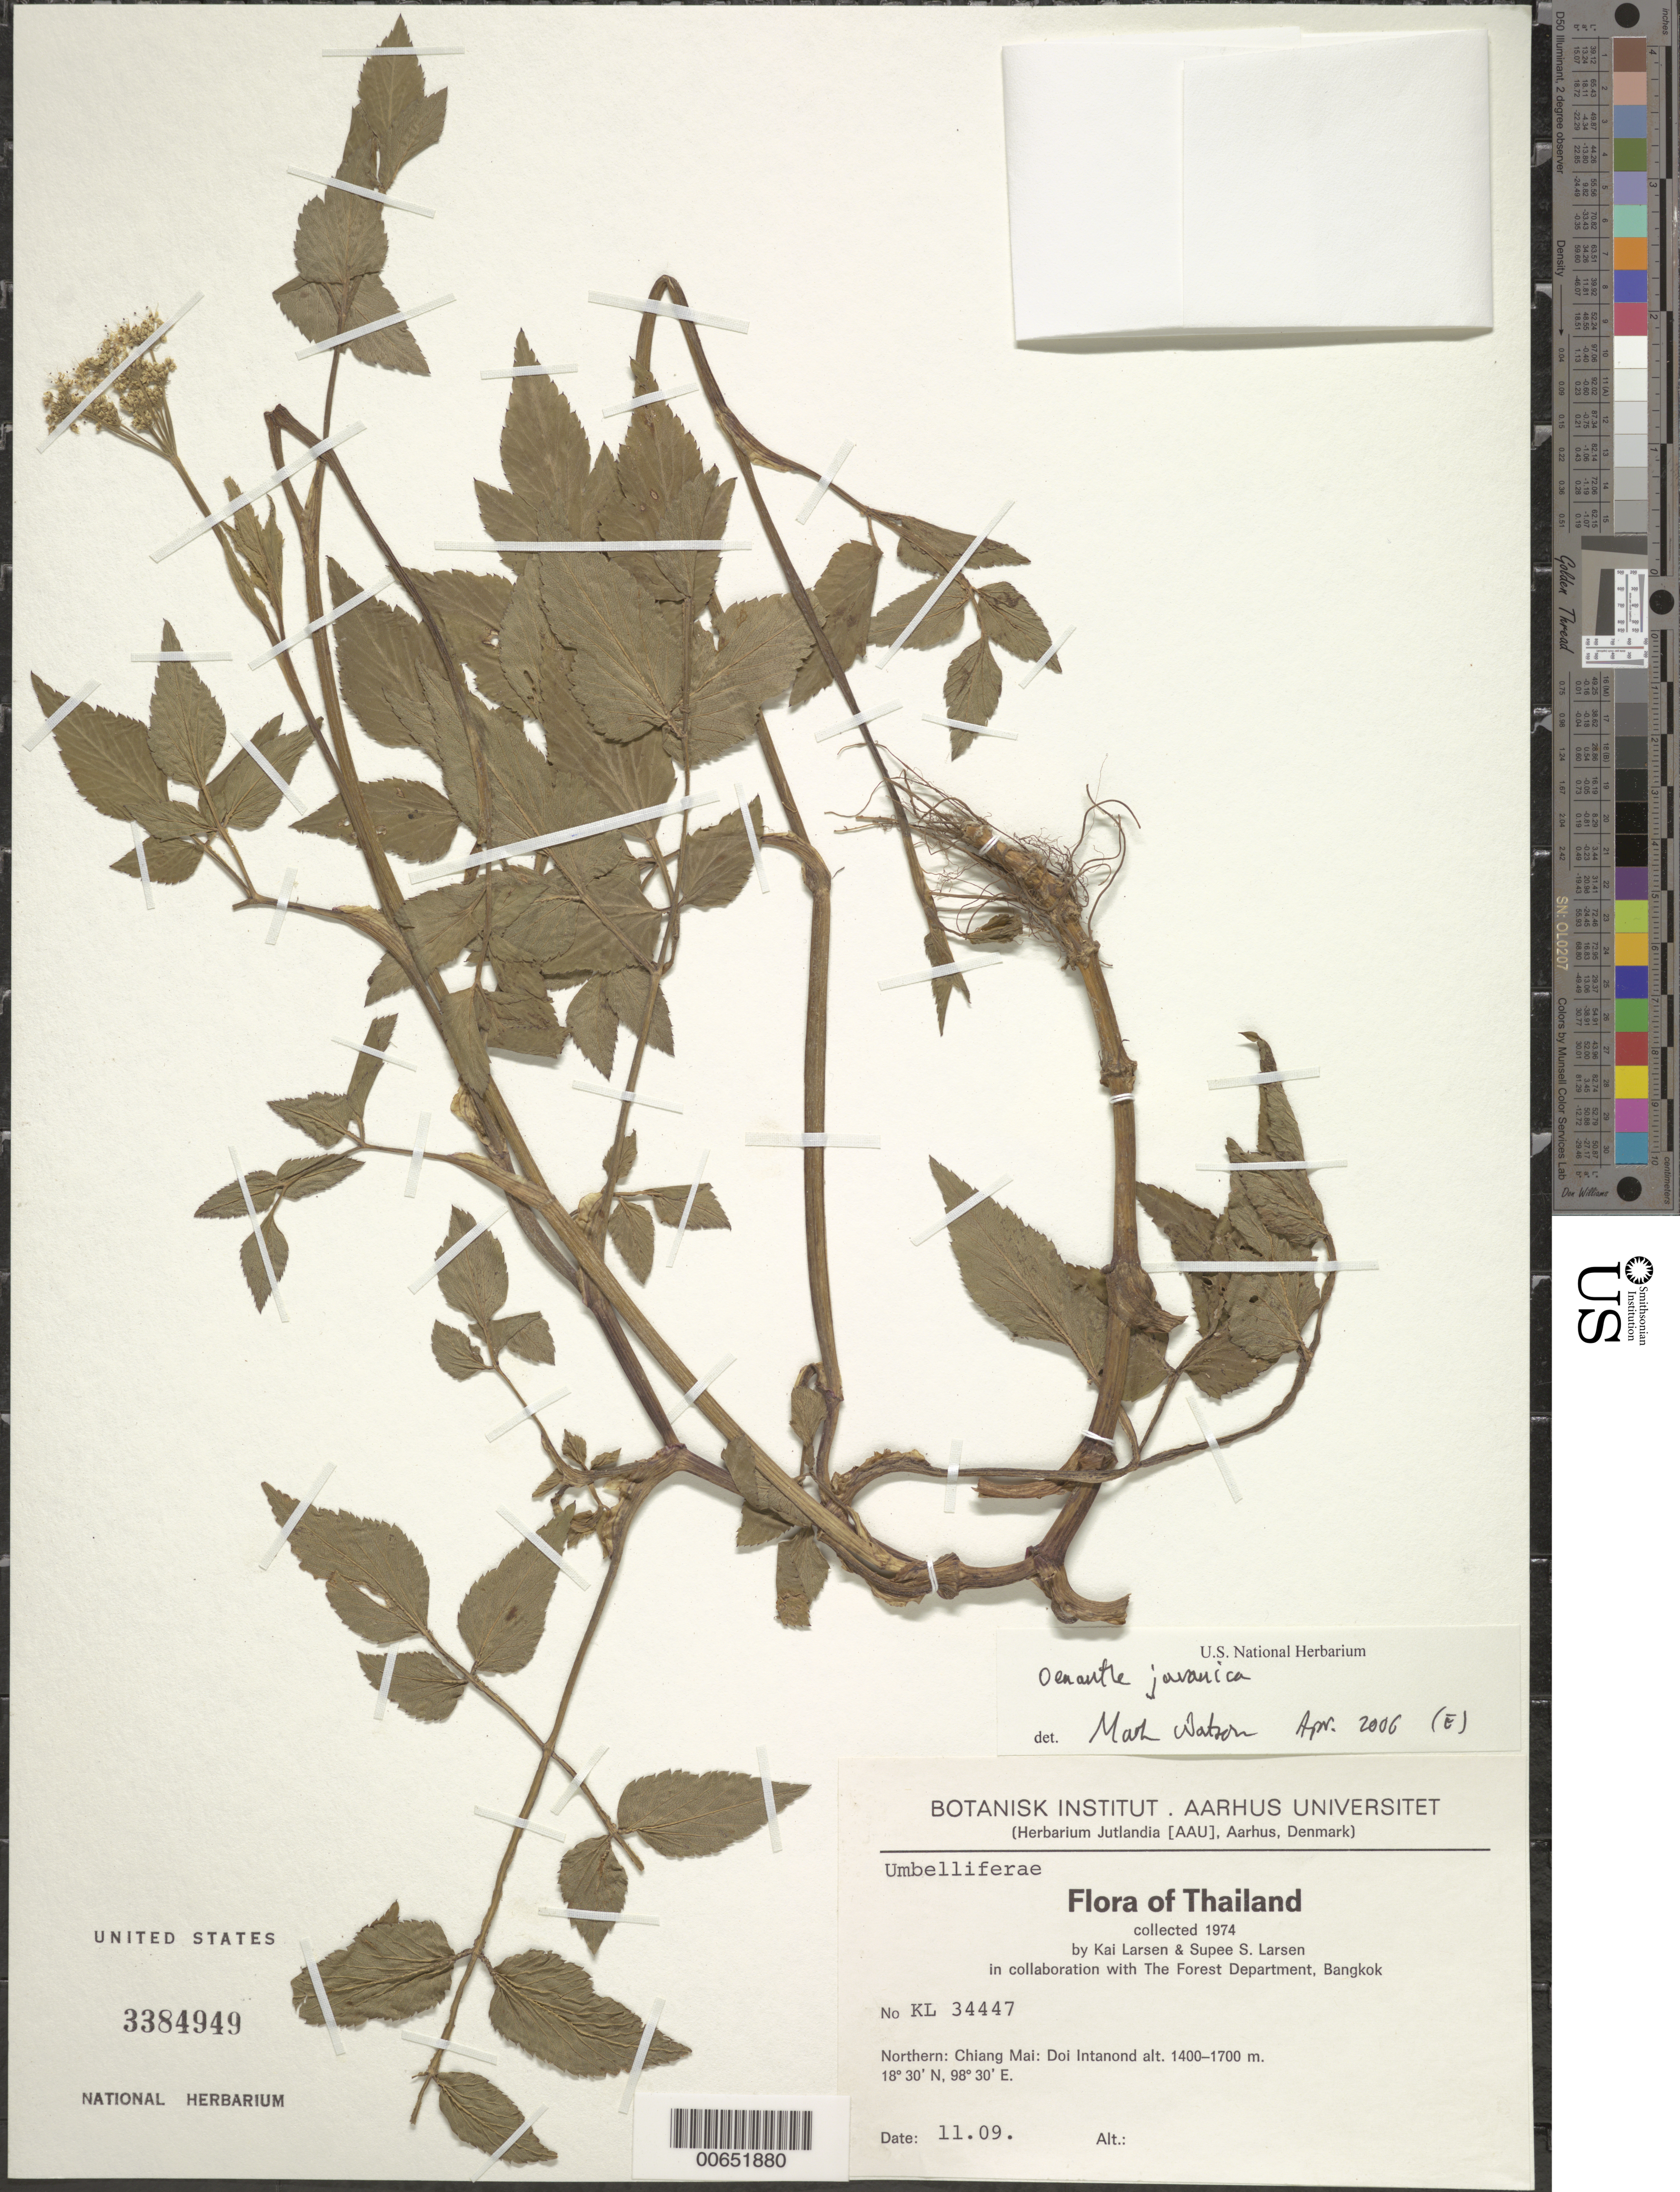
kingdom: Plantae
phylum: Tracheophyta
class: Magnoliopsida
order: Apiales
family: Apiaceae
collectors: K. Larsen & S. Larsen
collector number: Kl 34447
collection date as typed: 11 Sep 1974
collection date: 1974-09-11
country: Thailand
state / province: Northern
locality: Chiang mai, doi intanond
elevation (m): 1400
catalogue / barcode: US 3384949